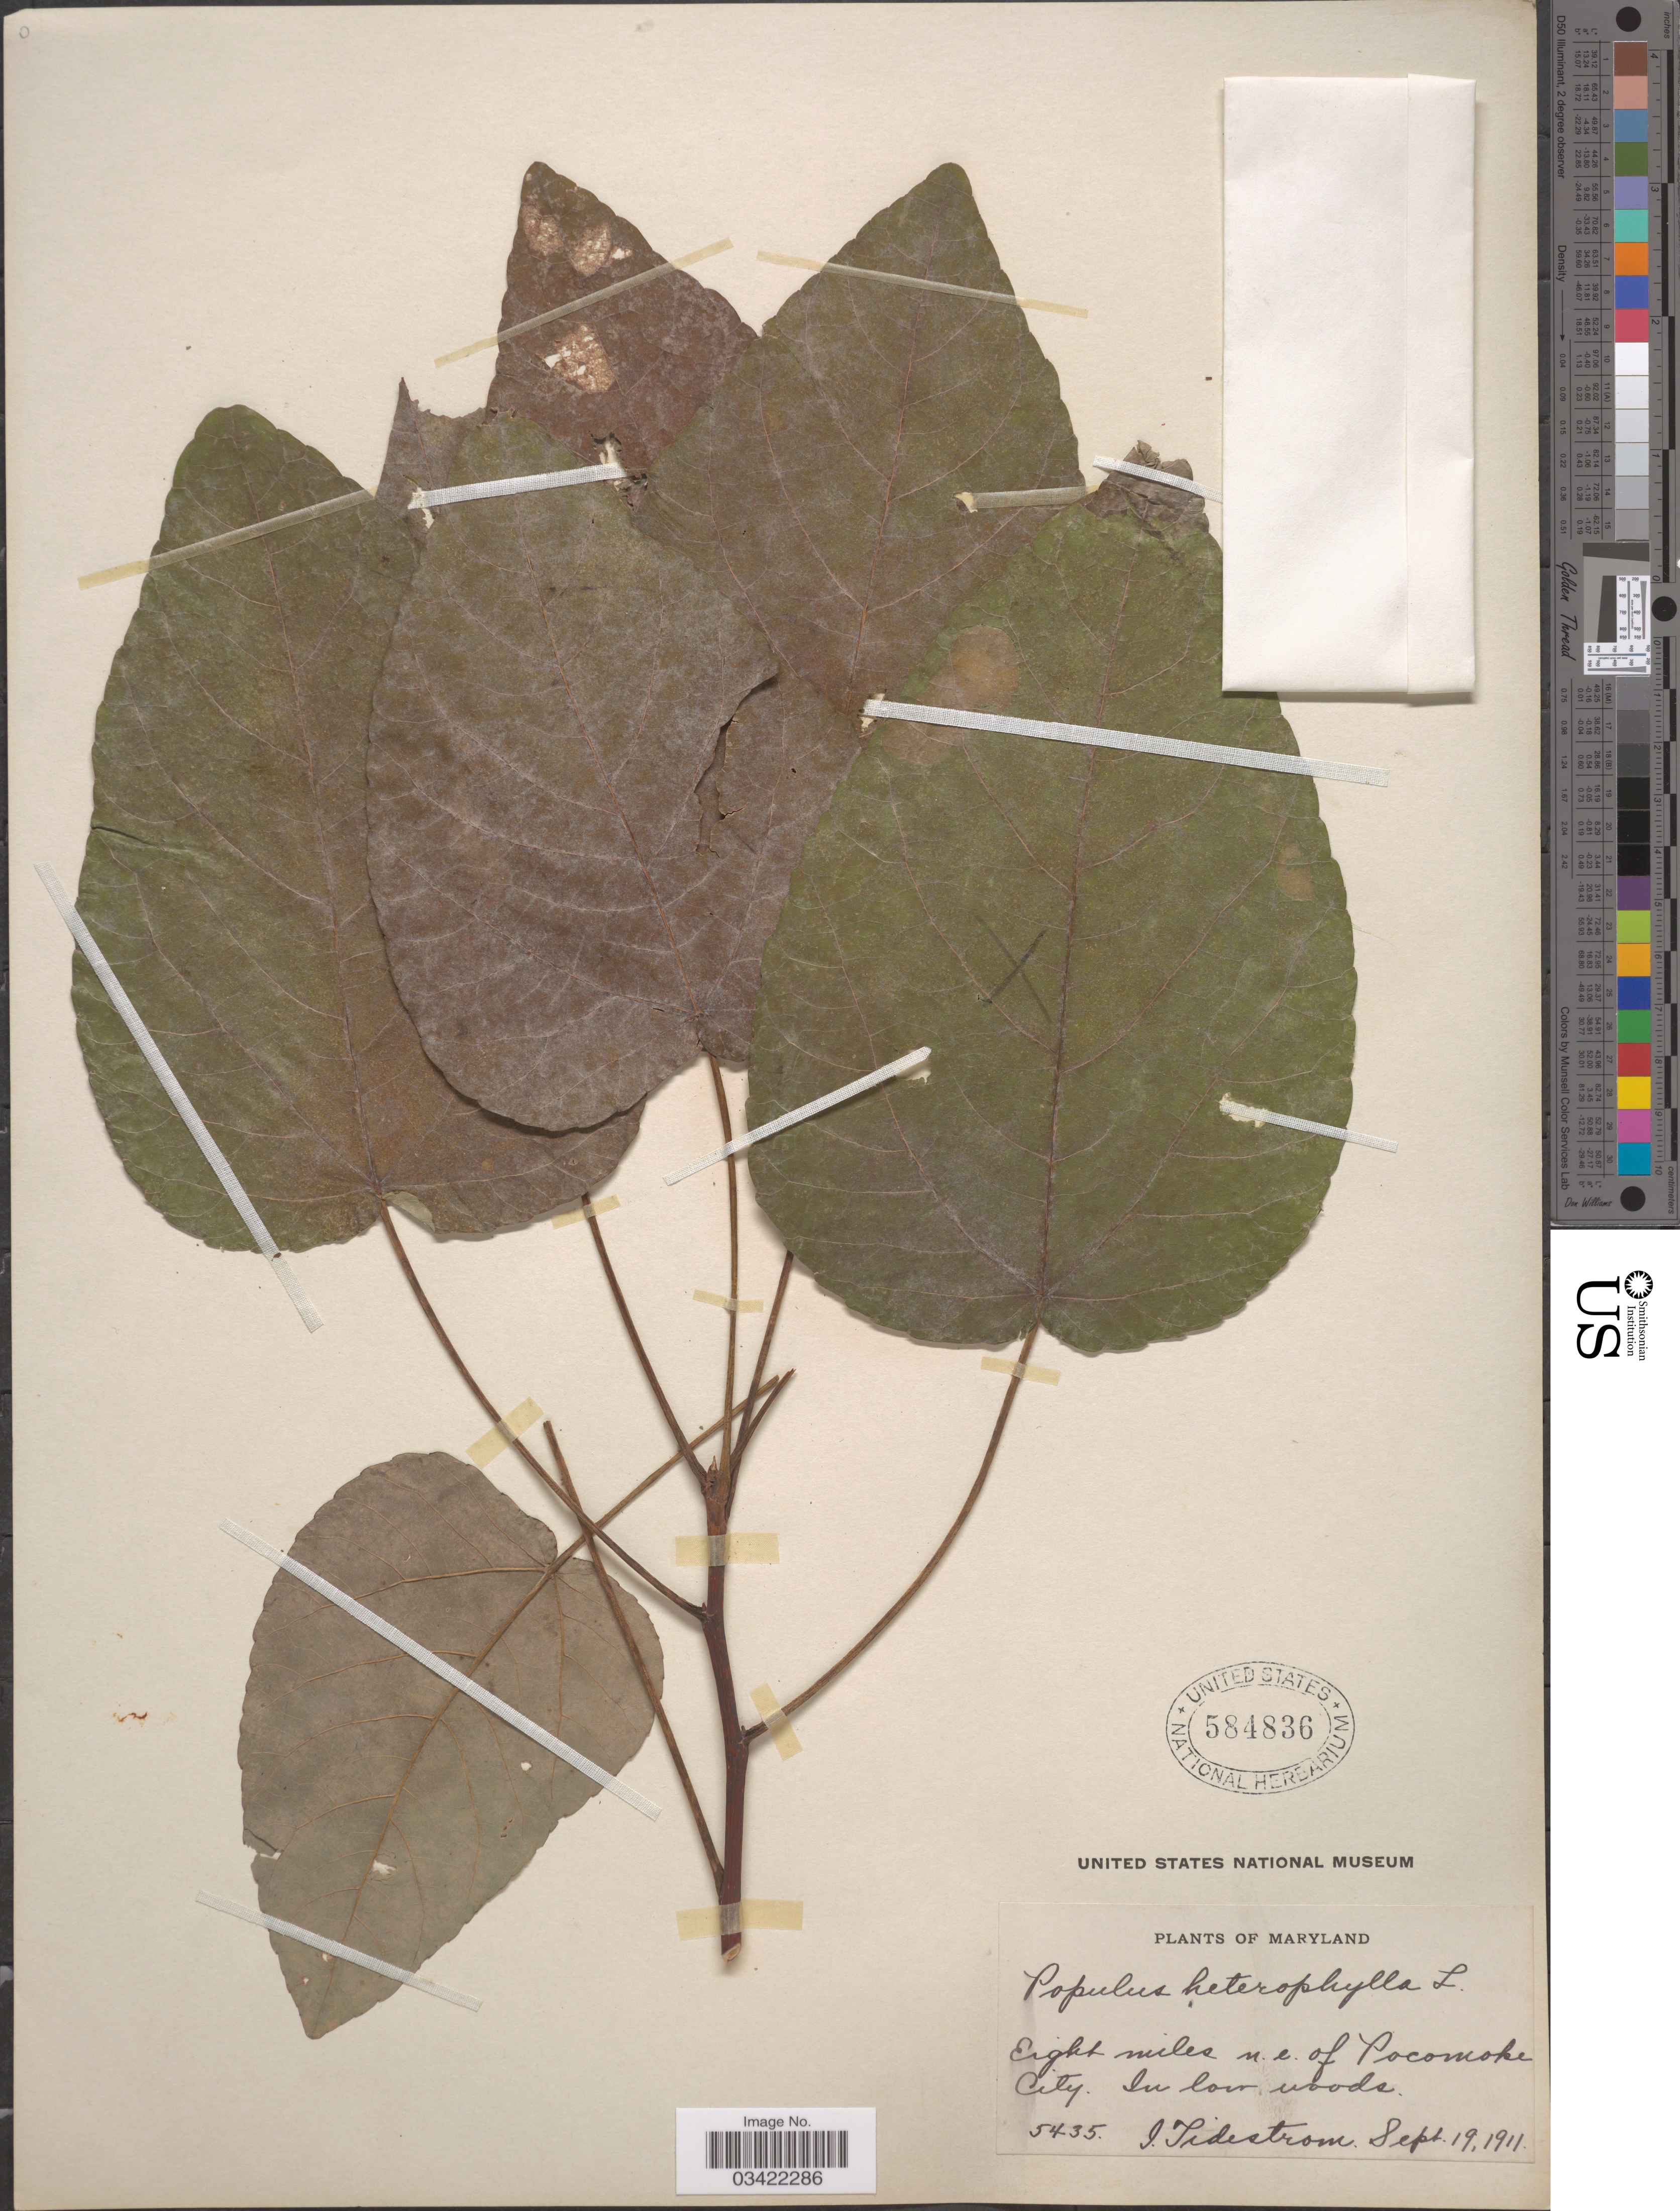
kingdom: Plantae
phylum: Tracheophyta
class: Magnoliopsida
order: Malpighiales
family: Salicaceae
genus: Populus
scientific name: Populus heterophylla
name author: L.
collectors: I. F. Tidestrom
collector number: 5435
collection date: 1911-09-19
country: United States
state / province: Maryland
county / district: Worcester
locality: Eight miles NE of Pocomoke City.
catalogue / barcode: US 584836